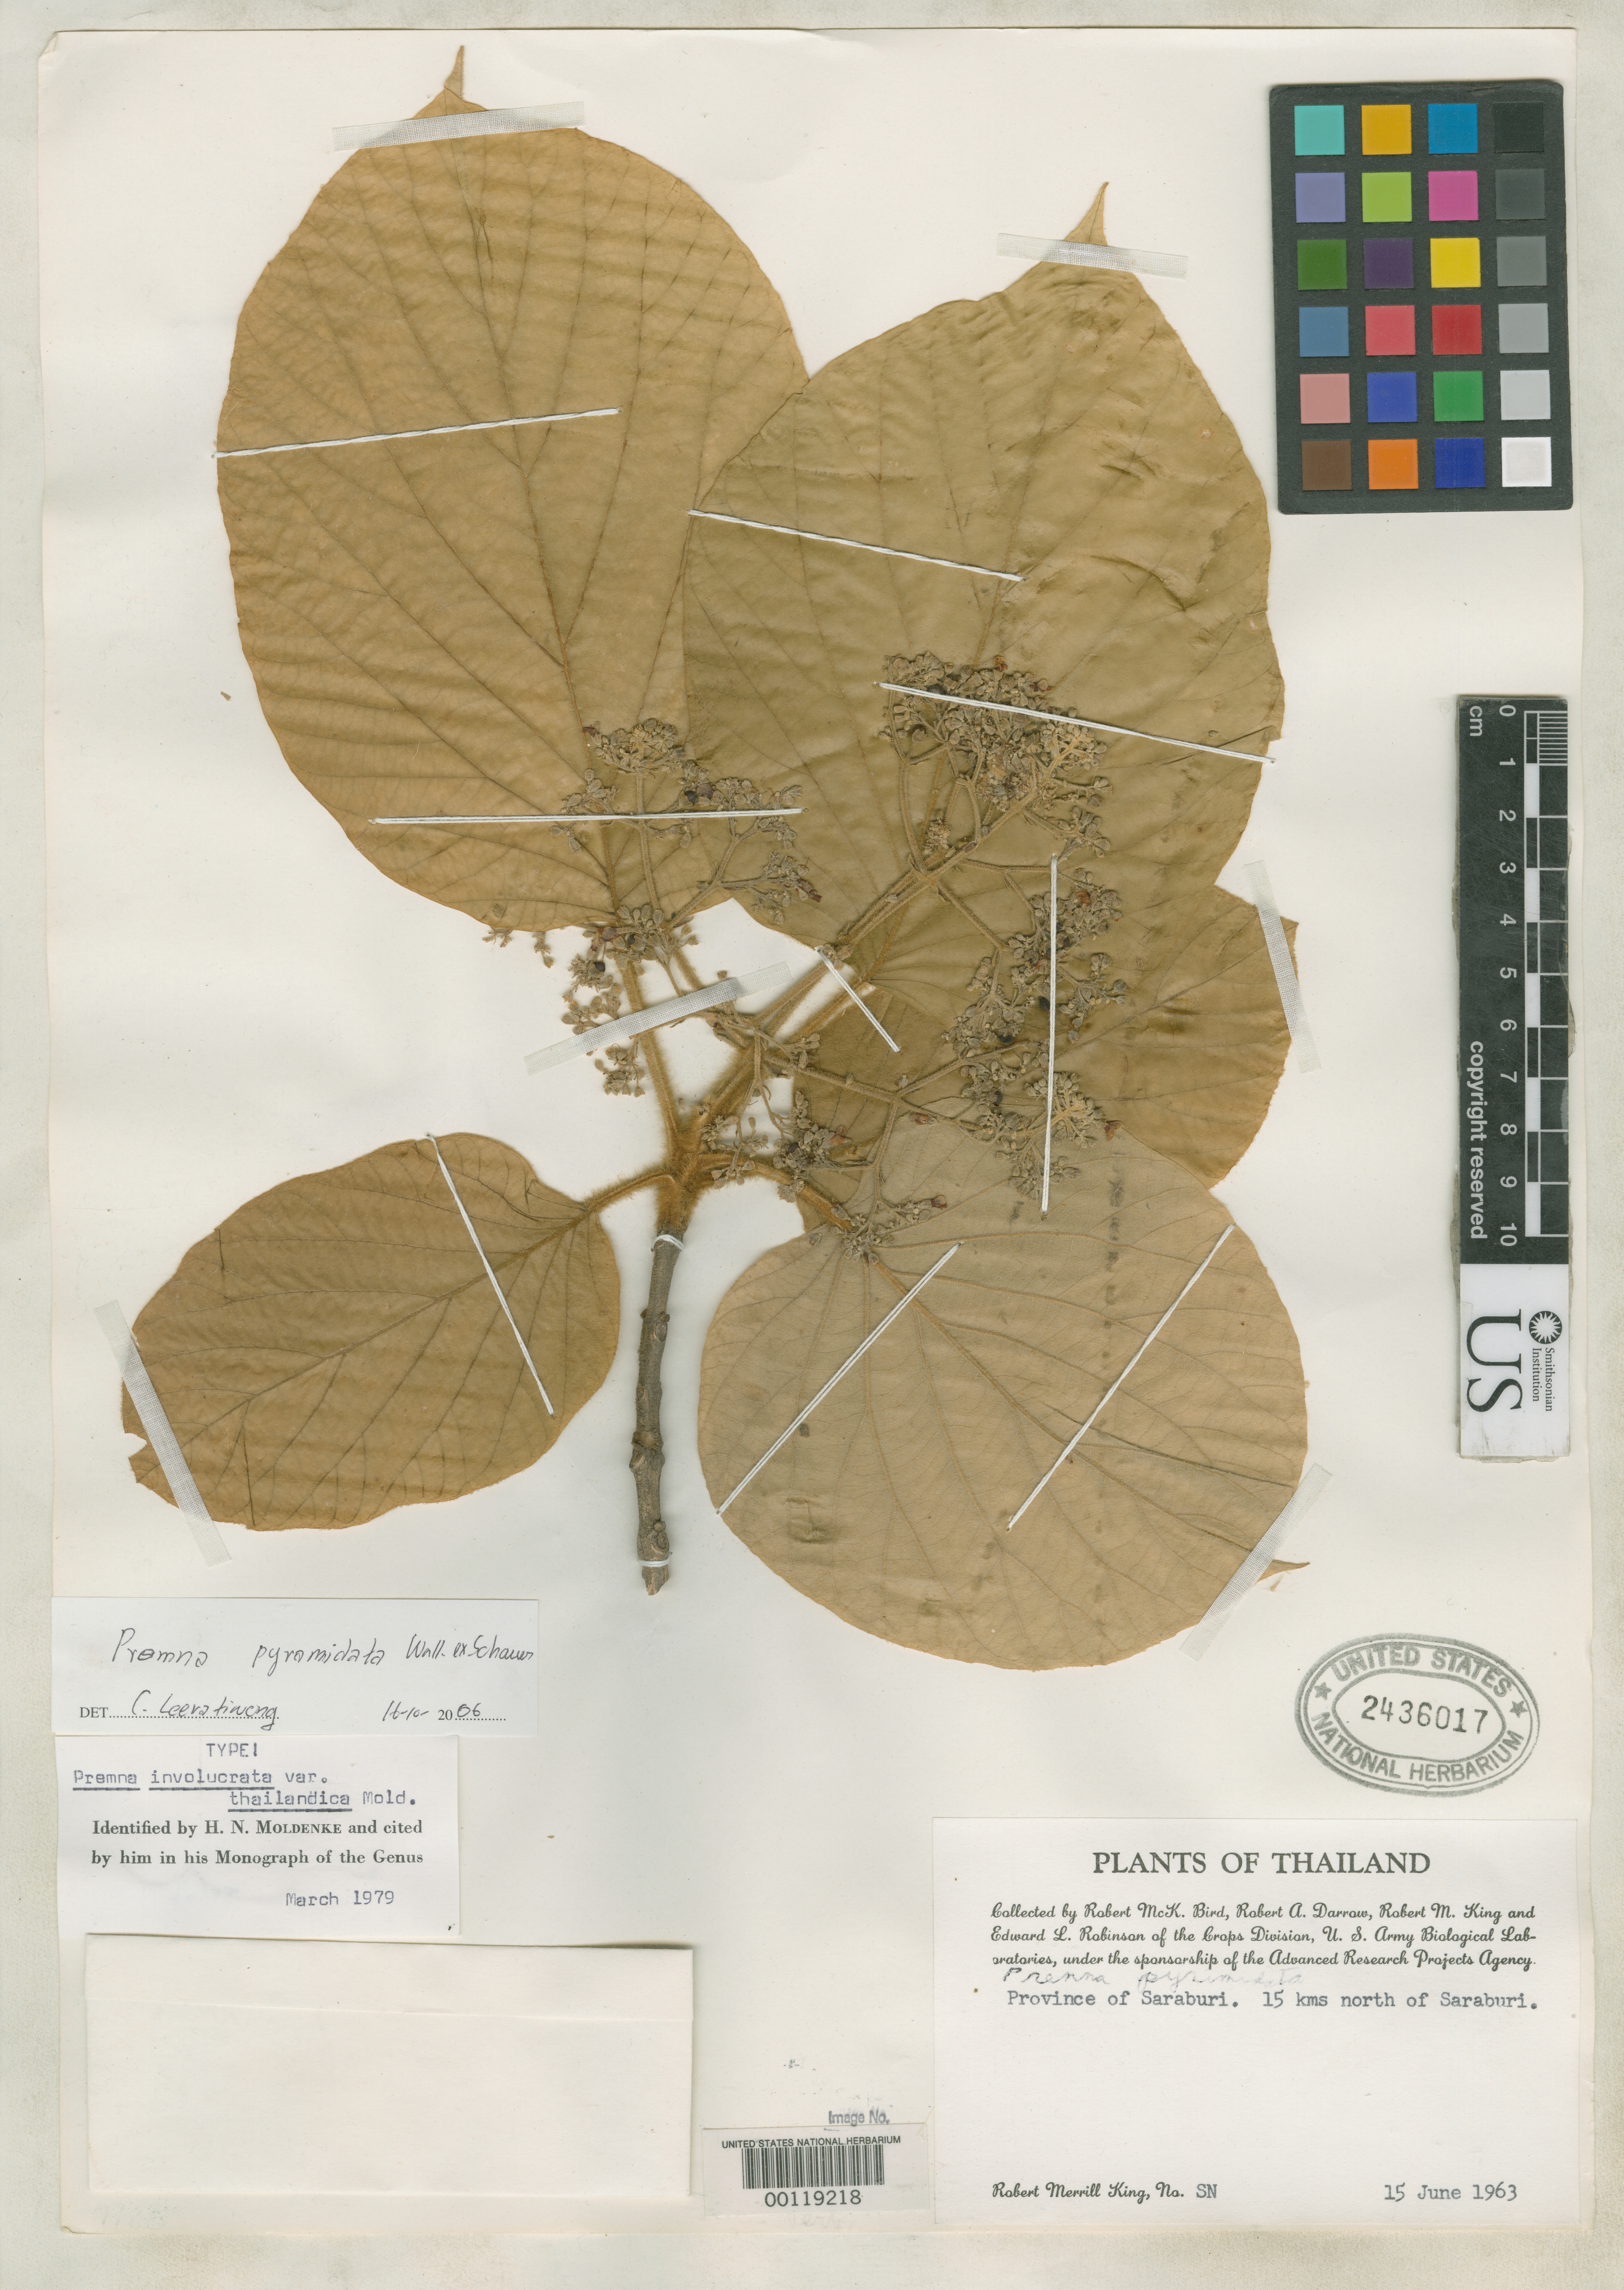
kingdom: Plantae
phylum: Tracheophyta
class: Magnoliopsida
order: Lamiales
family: Lamiaceae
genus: Premna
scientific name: Premna involucrata var. thailandica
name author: Moldenke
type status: Holotype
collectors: R. M. King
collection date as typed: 15 Jun 1963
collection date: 1963-06-15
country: Thailand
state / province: Saraburi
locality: North of Saraburi.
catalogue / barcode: US 2436017